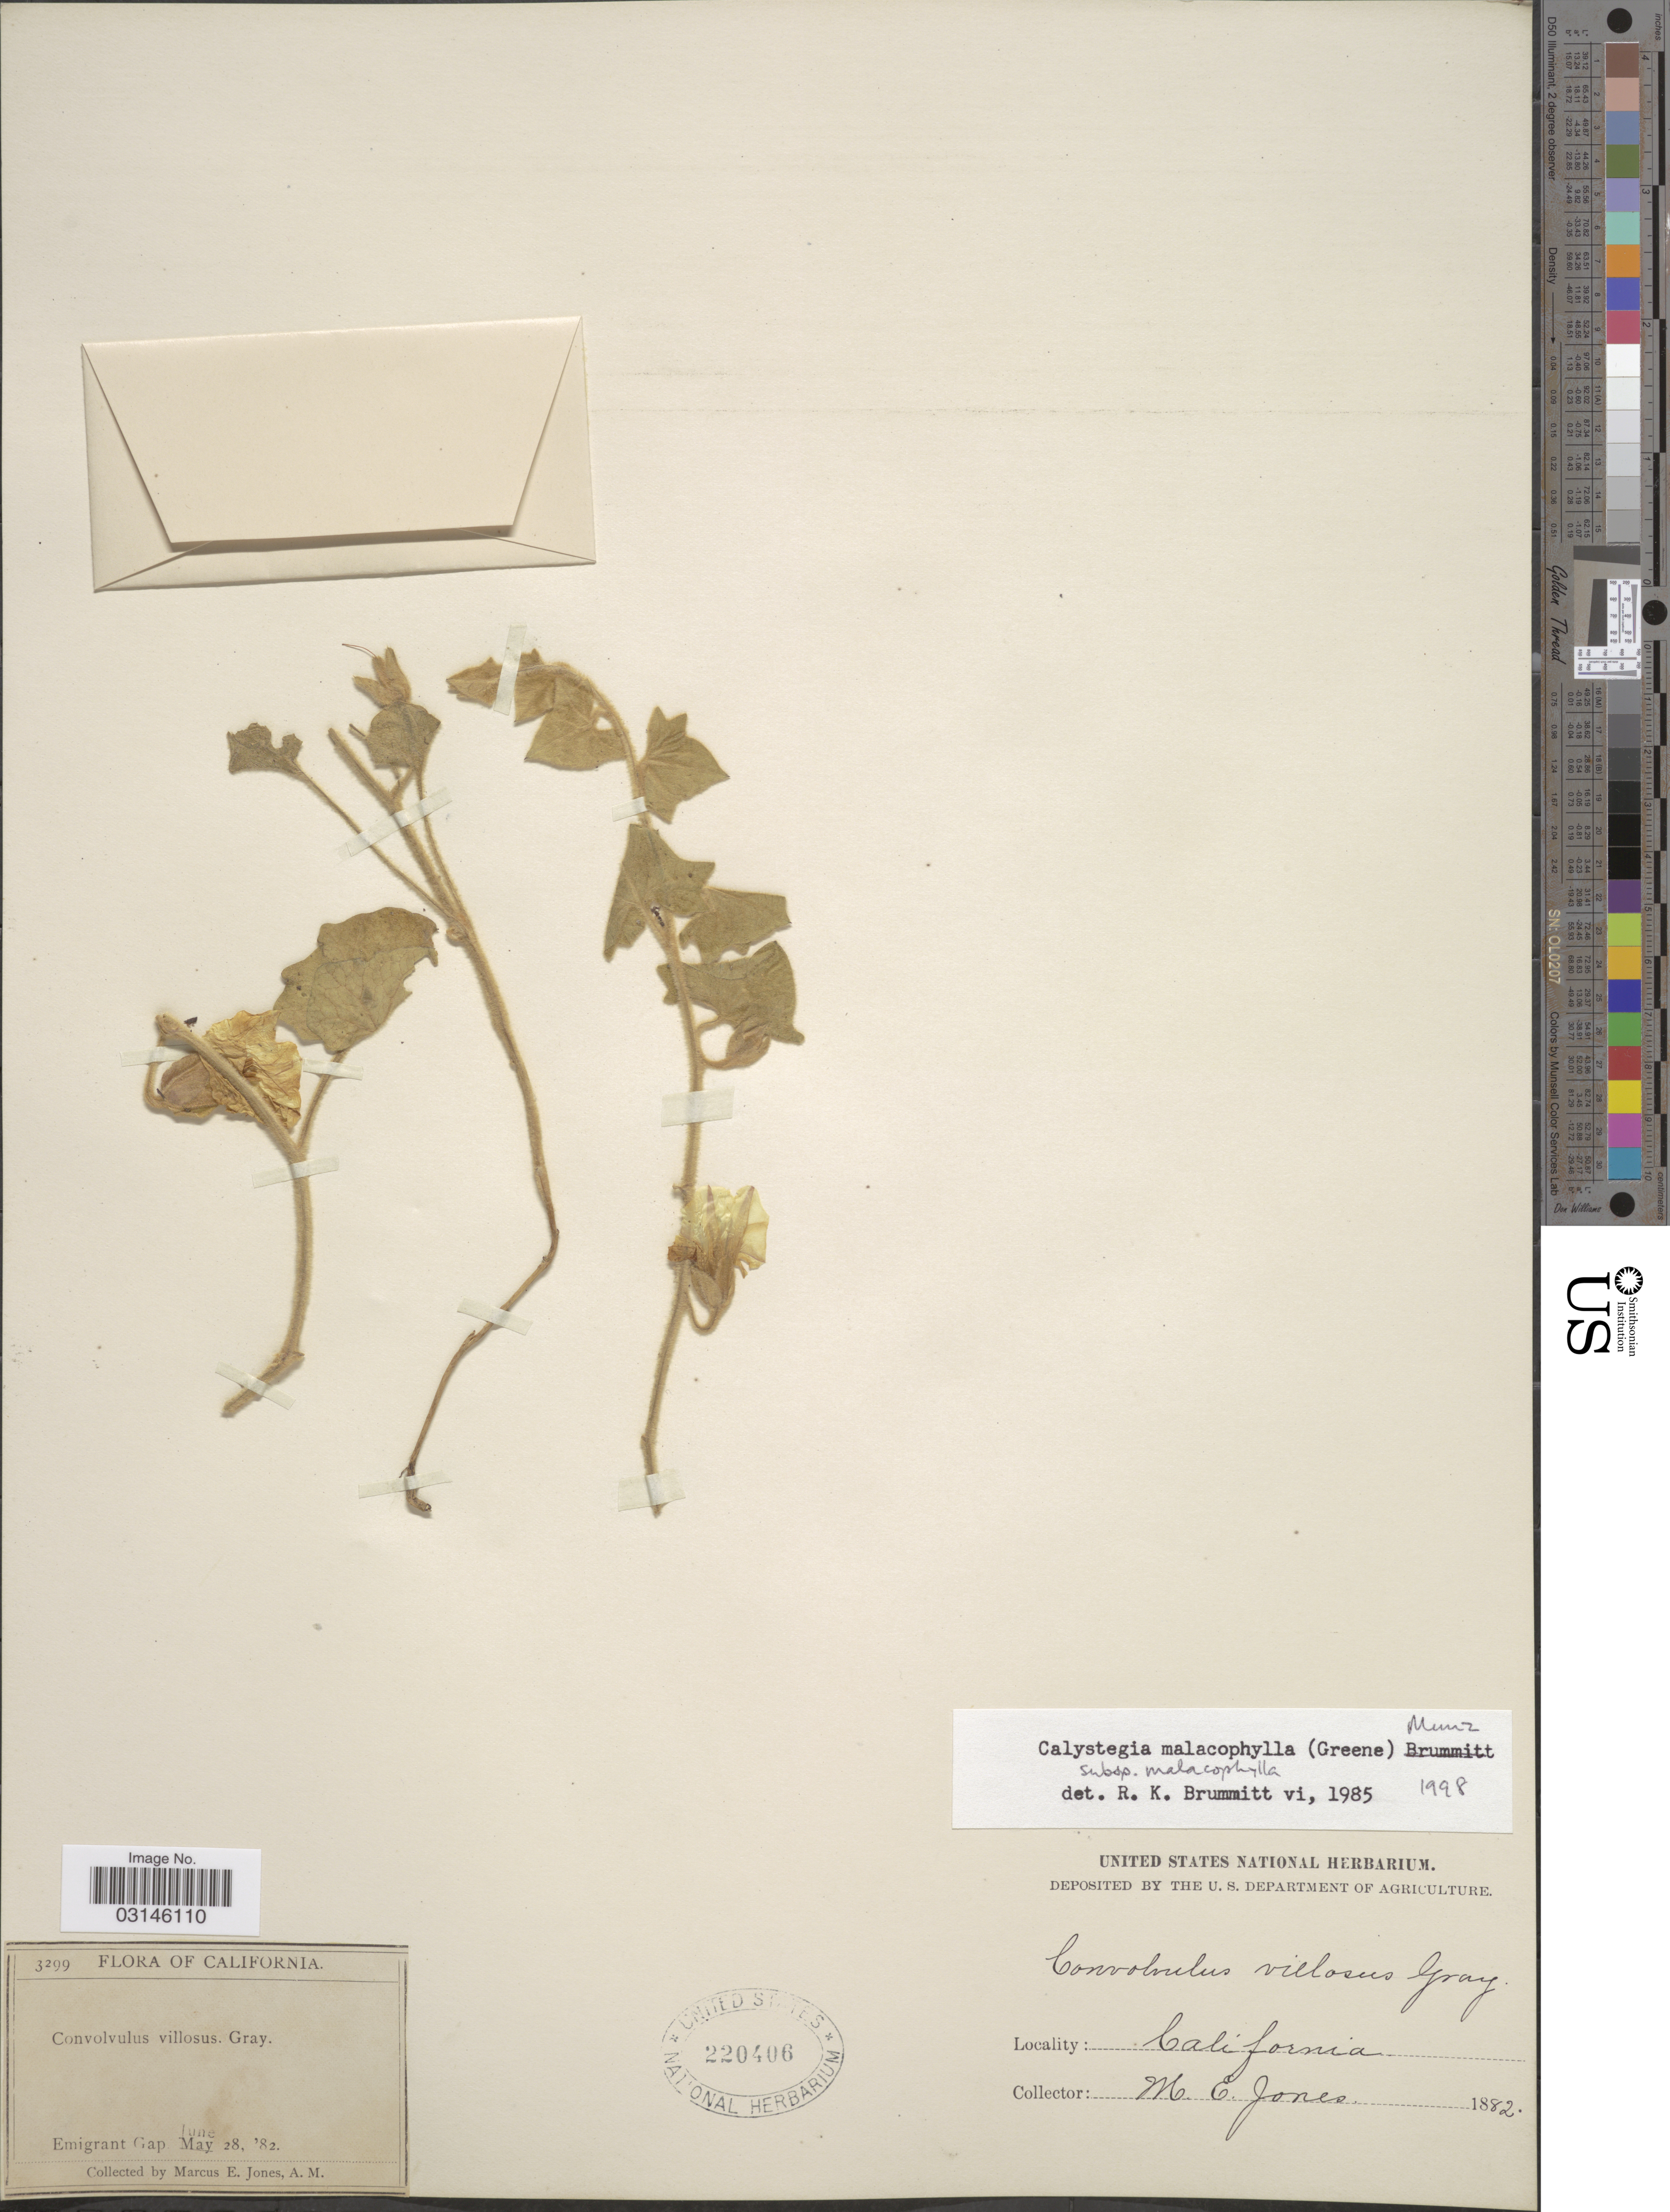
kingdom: Plantae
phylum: Tracheophyta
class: Magnoliopsida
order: Solanales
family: Convolvulaceae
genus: Calystegia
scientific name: Calystegia malacophylla subsp. malacophylla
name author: (Greene) Munz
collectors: M. E. Jones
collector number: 3299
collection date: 1882-06-28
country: United States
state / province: California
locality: Emigrant Gap.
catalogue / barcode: US 220406